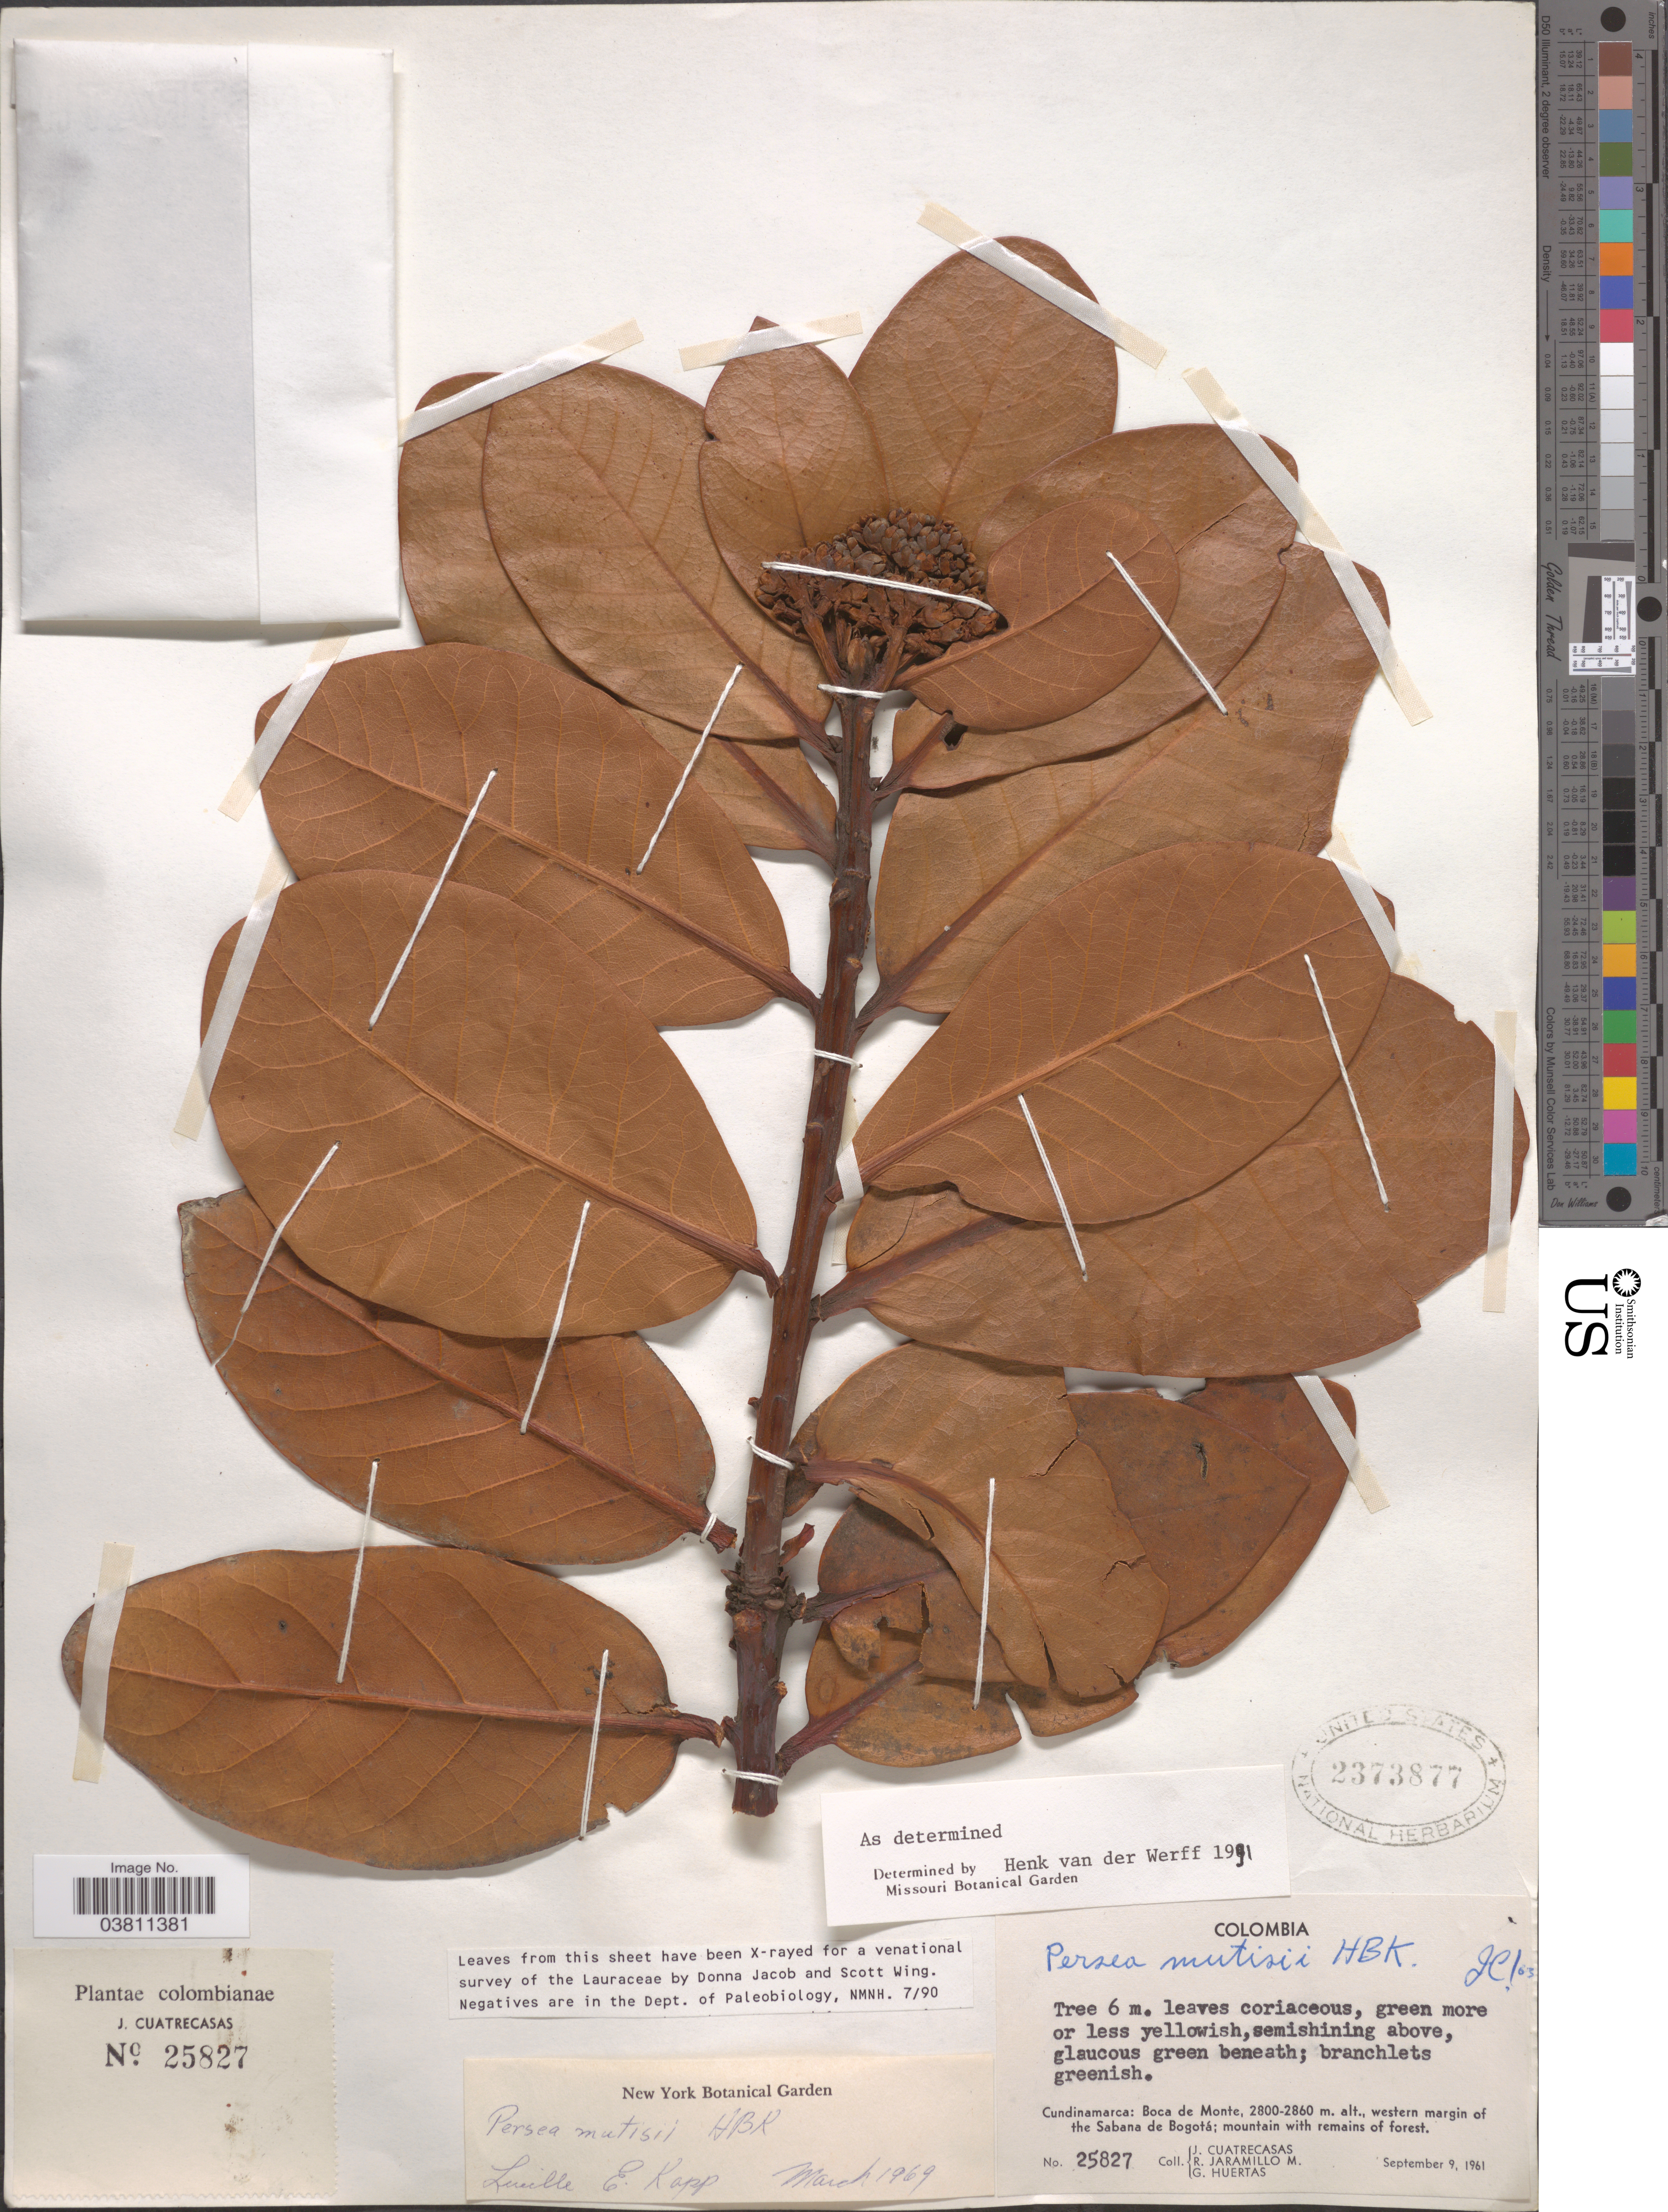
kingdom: Plantae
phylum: Tracheophyta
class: Magnoliopsida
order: Laurales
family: Lauraceae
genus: Persea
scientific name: Persea mutisii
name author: Kunth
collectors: J. Cuatrecasas, R. Jaramillo M. & G. Huertas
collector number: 25827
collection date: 1961-09-09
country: Colombia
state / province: Cundinamarca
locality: Boca de Monte, western margin of the Sabana de Bogotá; mountain with remains of forest.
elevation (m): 2800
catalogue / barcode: US 2373877